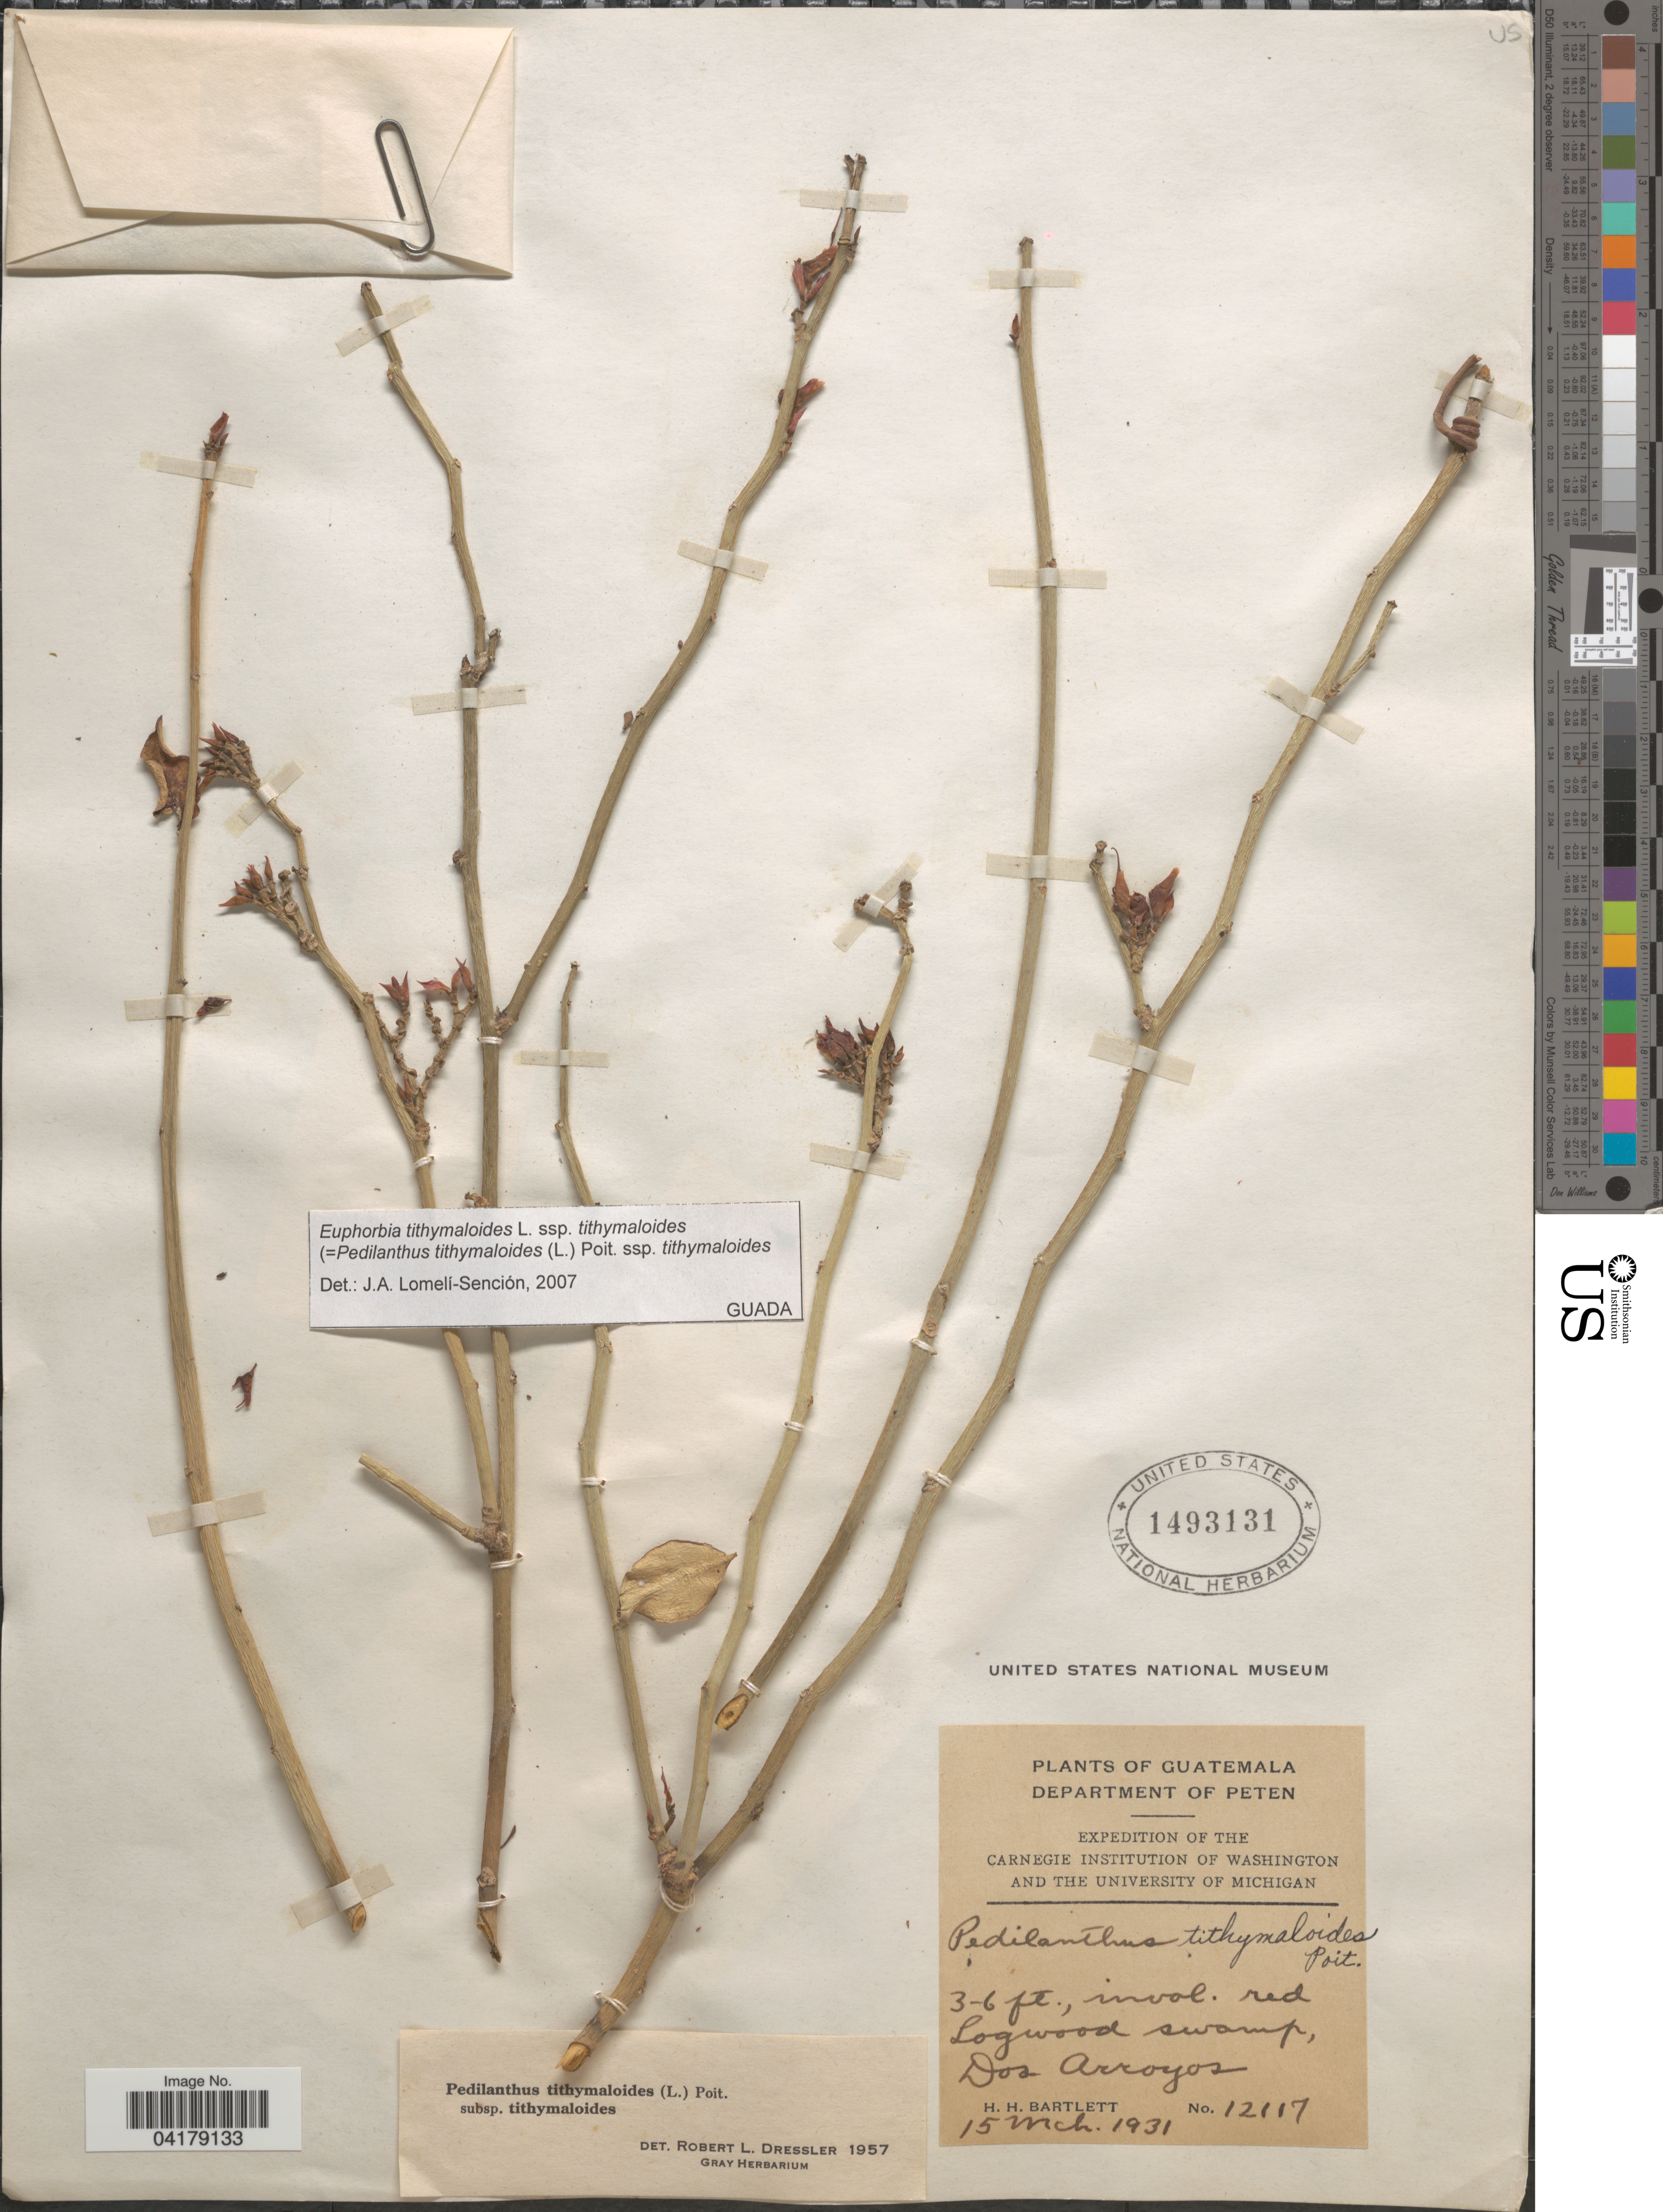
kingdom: Plantae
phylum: Tracheophyta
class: Magnoliopsida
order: Malpighiales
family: Euphorbiaceae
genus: Euphorbia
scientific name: Euphorbia tithymaloides subsp. tithymaloides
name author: L.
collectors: H. H. Bartlett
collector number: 12117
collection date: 1931-03-15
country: Guatemala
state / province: El Peten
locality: Department of Peten. Expedition of the Carnegie Institution of Washington and the University of Michigan. Dos Arroyos.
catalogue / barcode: US 1493131